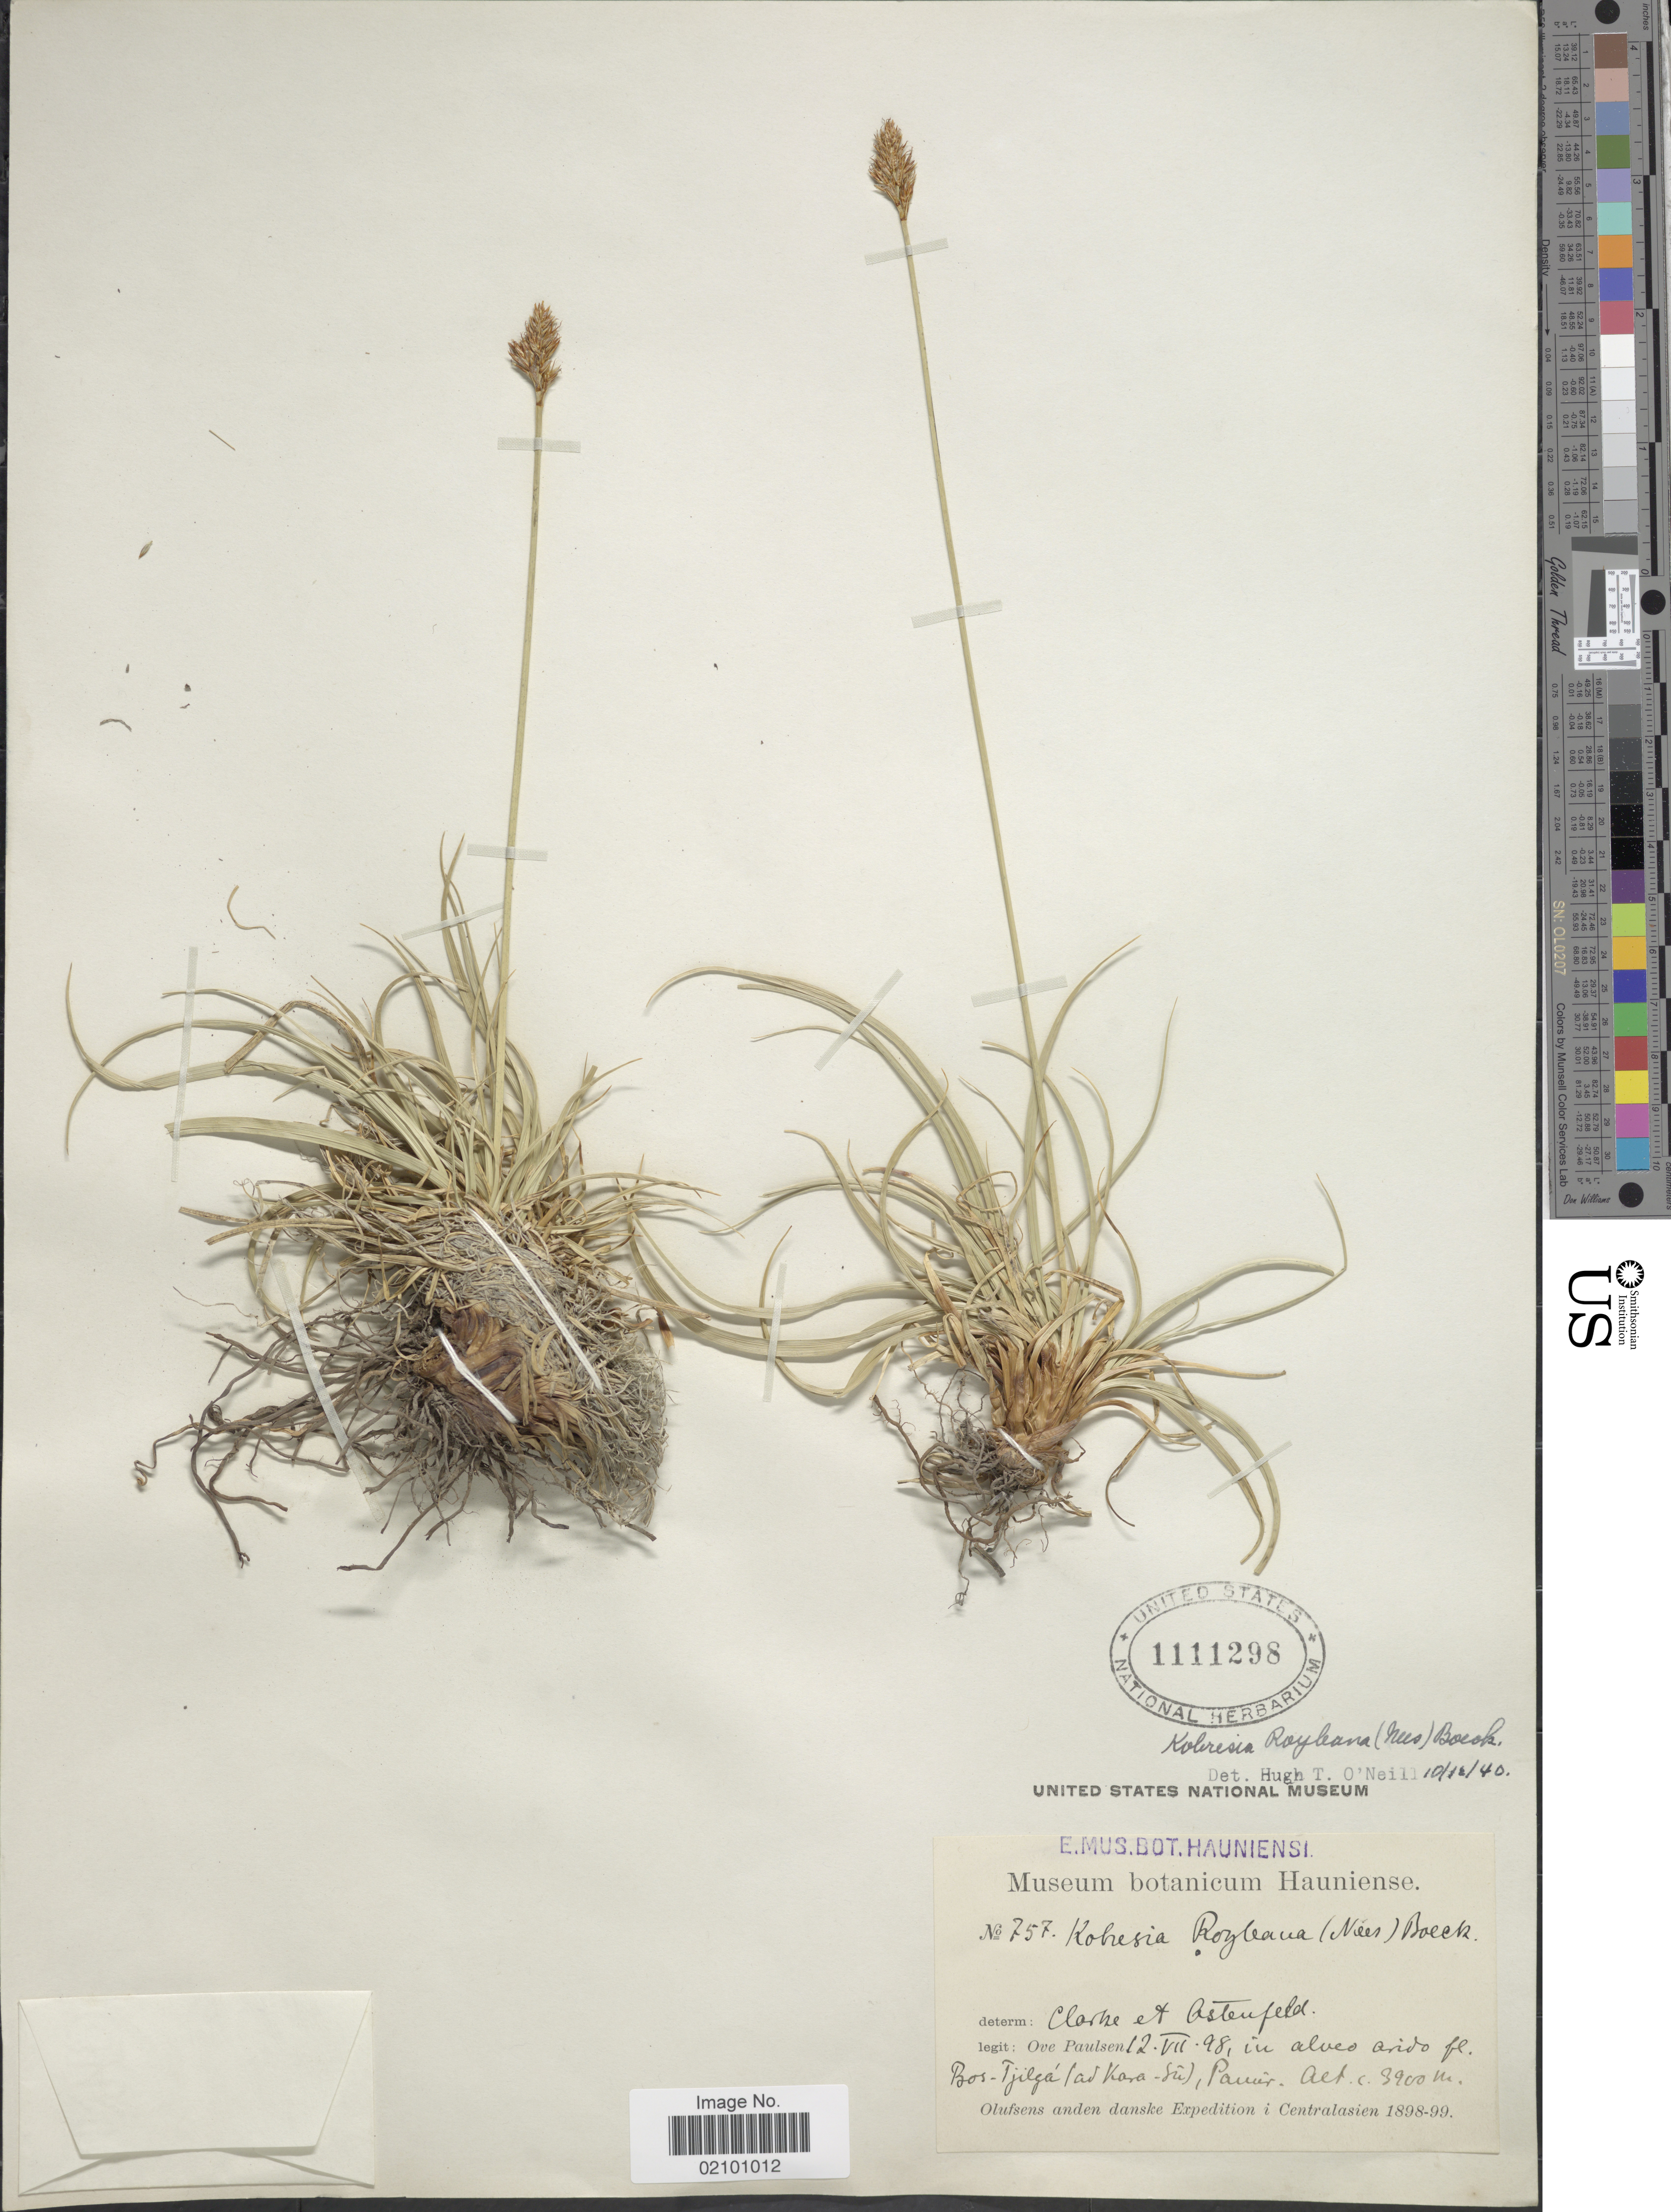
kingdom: Plantae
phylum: Tracheophyta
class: Liliopsida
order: Poales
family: Cyperaceae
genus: Carex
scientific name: Carex kokanica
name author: (Regal) S.R. Zhang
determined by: Strong, M. T., (US), Smithsonian Institution - National Museum of Natural History (UNITED STATES)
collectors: O. Paulsen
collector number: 757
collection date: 1898-07-12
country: Kyrgyzstan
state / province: Osh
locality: In alves arido fl. Bos-Tjilga (ad Kara-Su), Pamir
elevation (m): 3900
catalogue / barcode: US 1111298